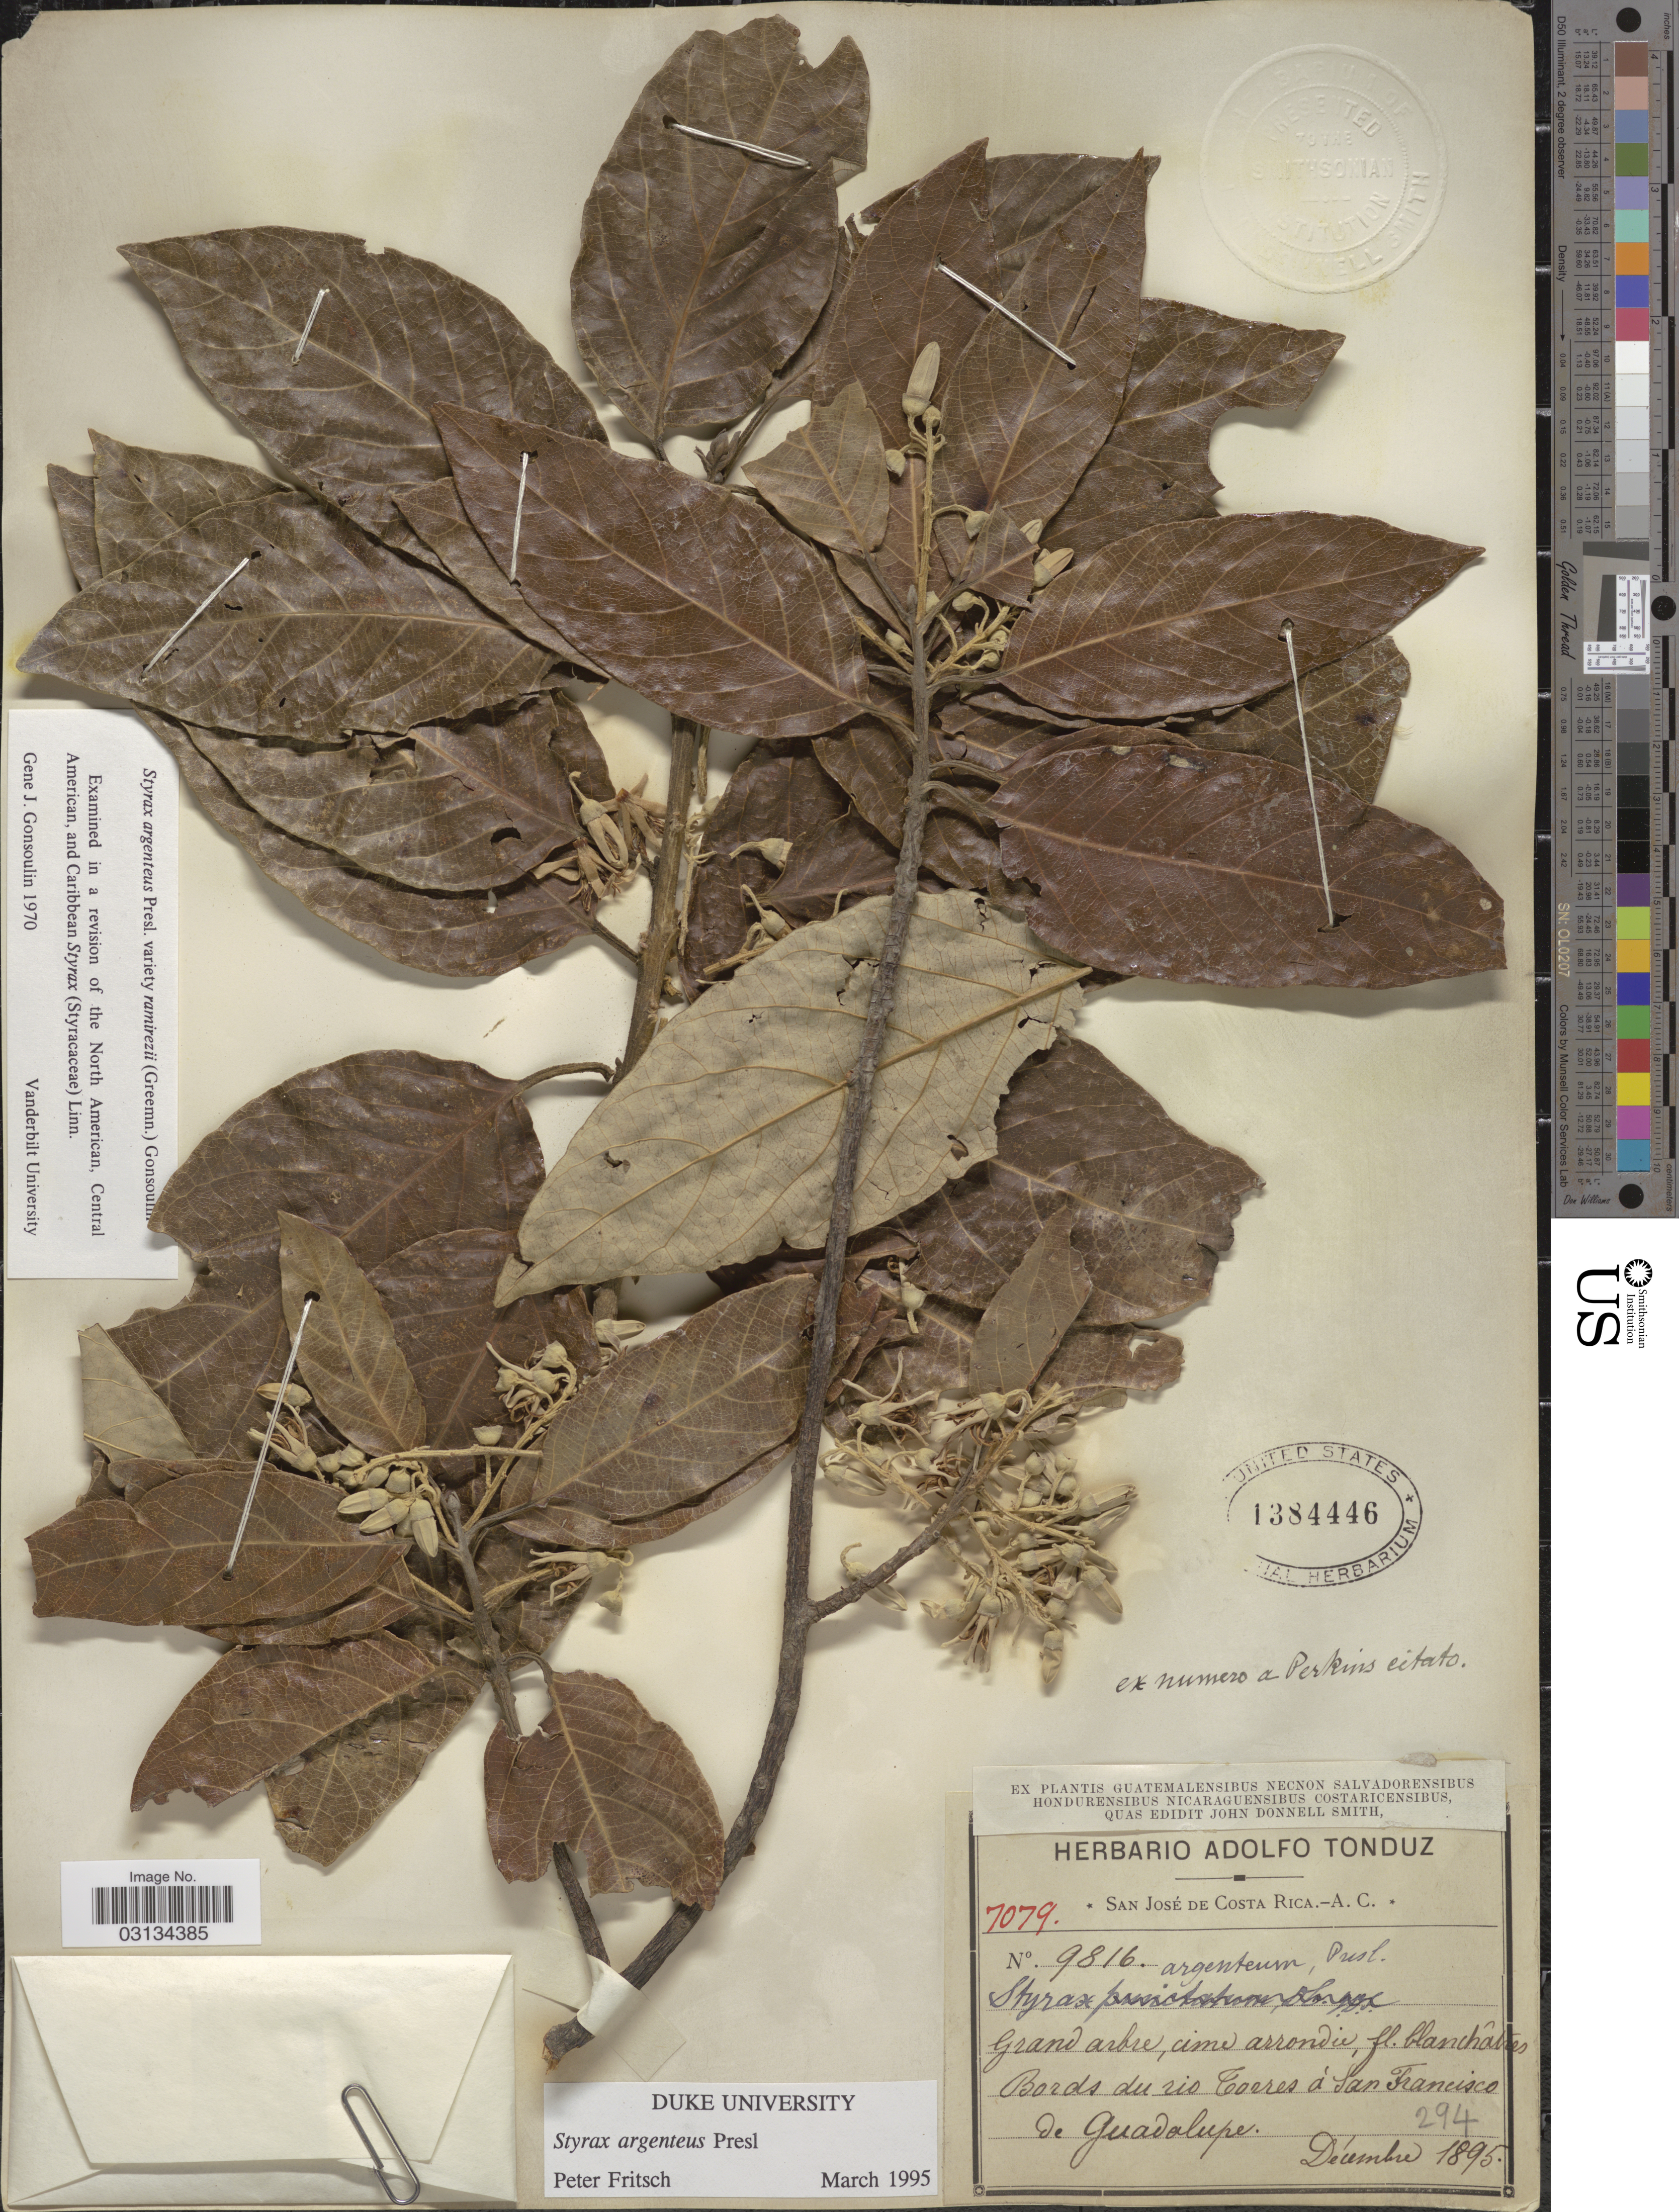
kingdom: Plantae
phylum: Tracheophyta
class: Magnoliopsida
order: Ericales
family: Styracaceae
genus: Styrax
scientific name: Styrax argenteus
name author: C. Presl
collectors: ex Herb. Adolfo Tonduz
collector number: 9816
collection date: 1895-12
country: Costa Rica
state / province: San José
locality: Bords du rio Torres á San Francisco de Guadalupe.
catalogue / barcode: US 1384446